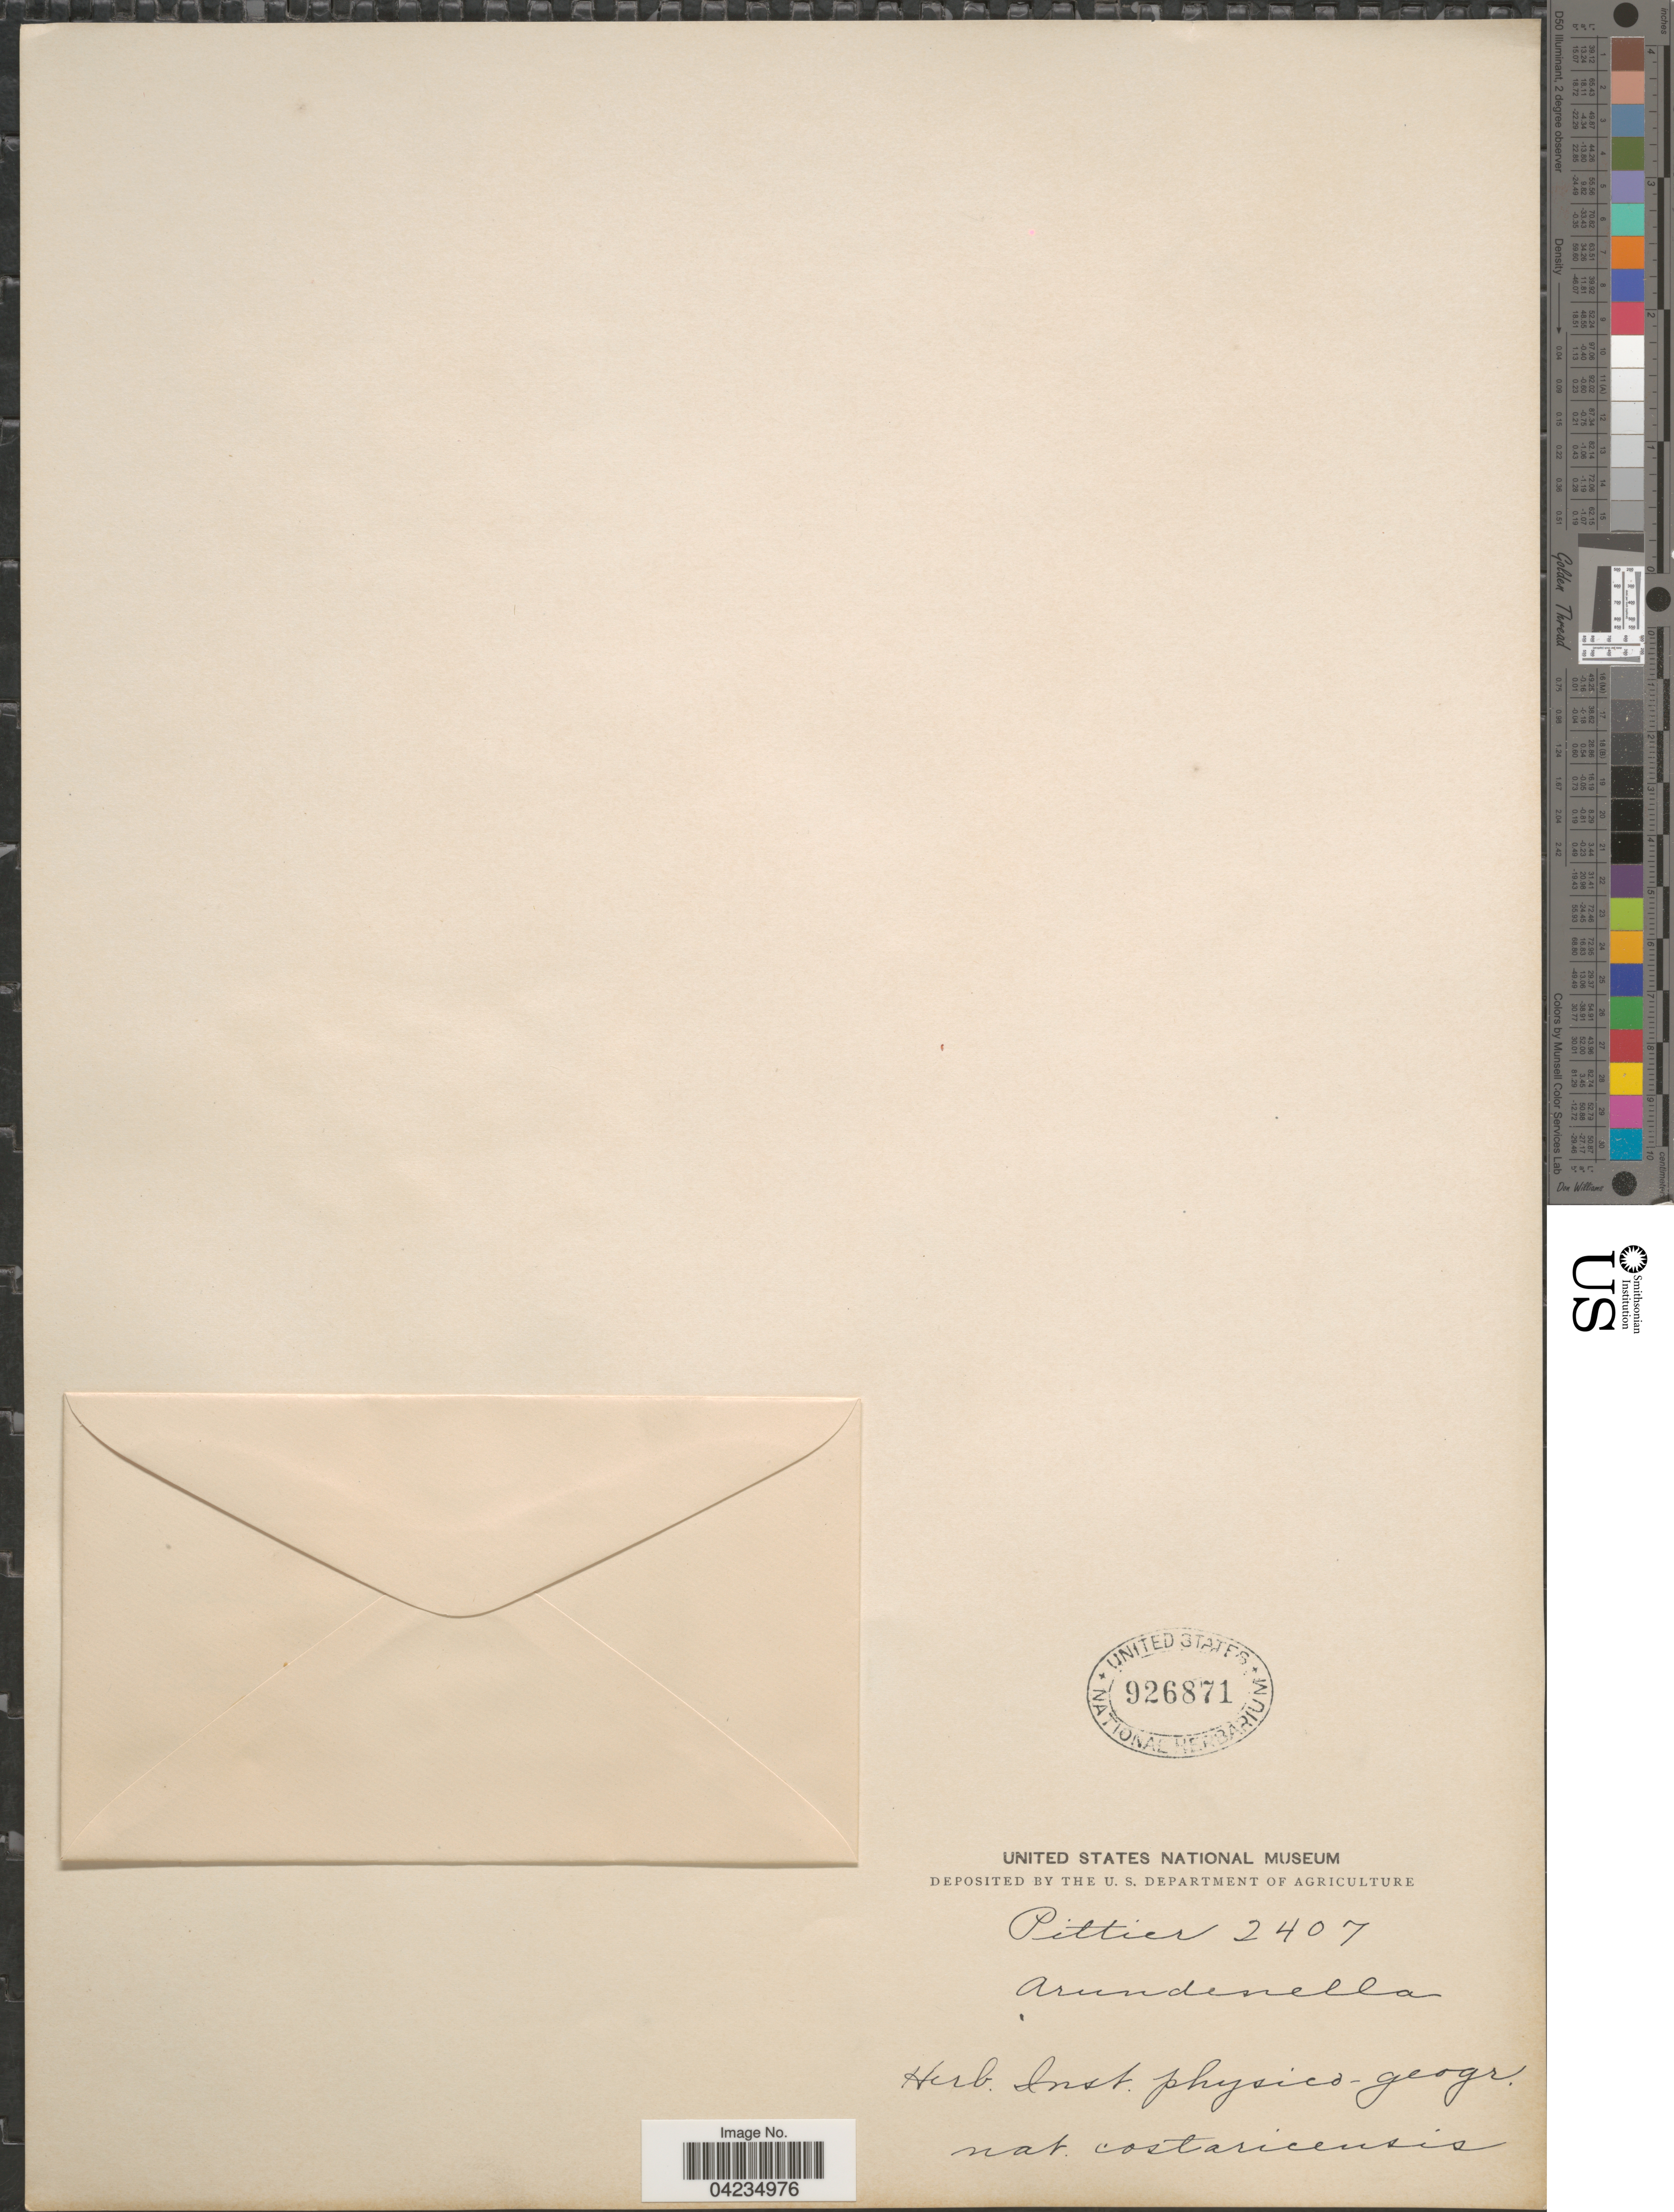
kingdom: Plantae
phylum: Tracheophyta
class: Liliopsida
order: Poales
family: Poaceae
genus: Arundinella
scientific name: Arundinella berteroniana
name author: (Schult.) Hitchc. & Chase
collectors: Pittier, --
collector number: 2407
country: Costa Rica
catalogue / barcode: US 926871